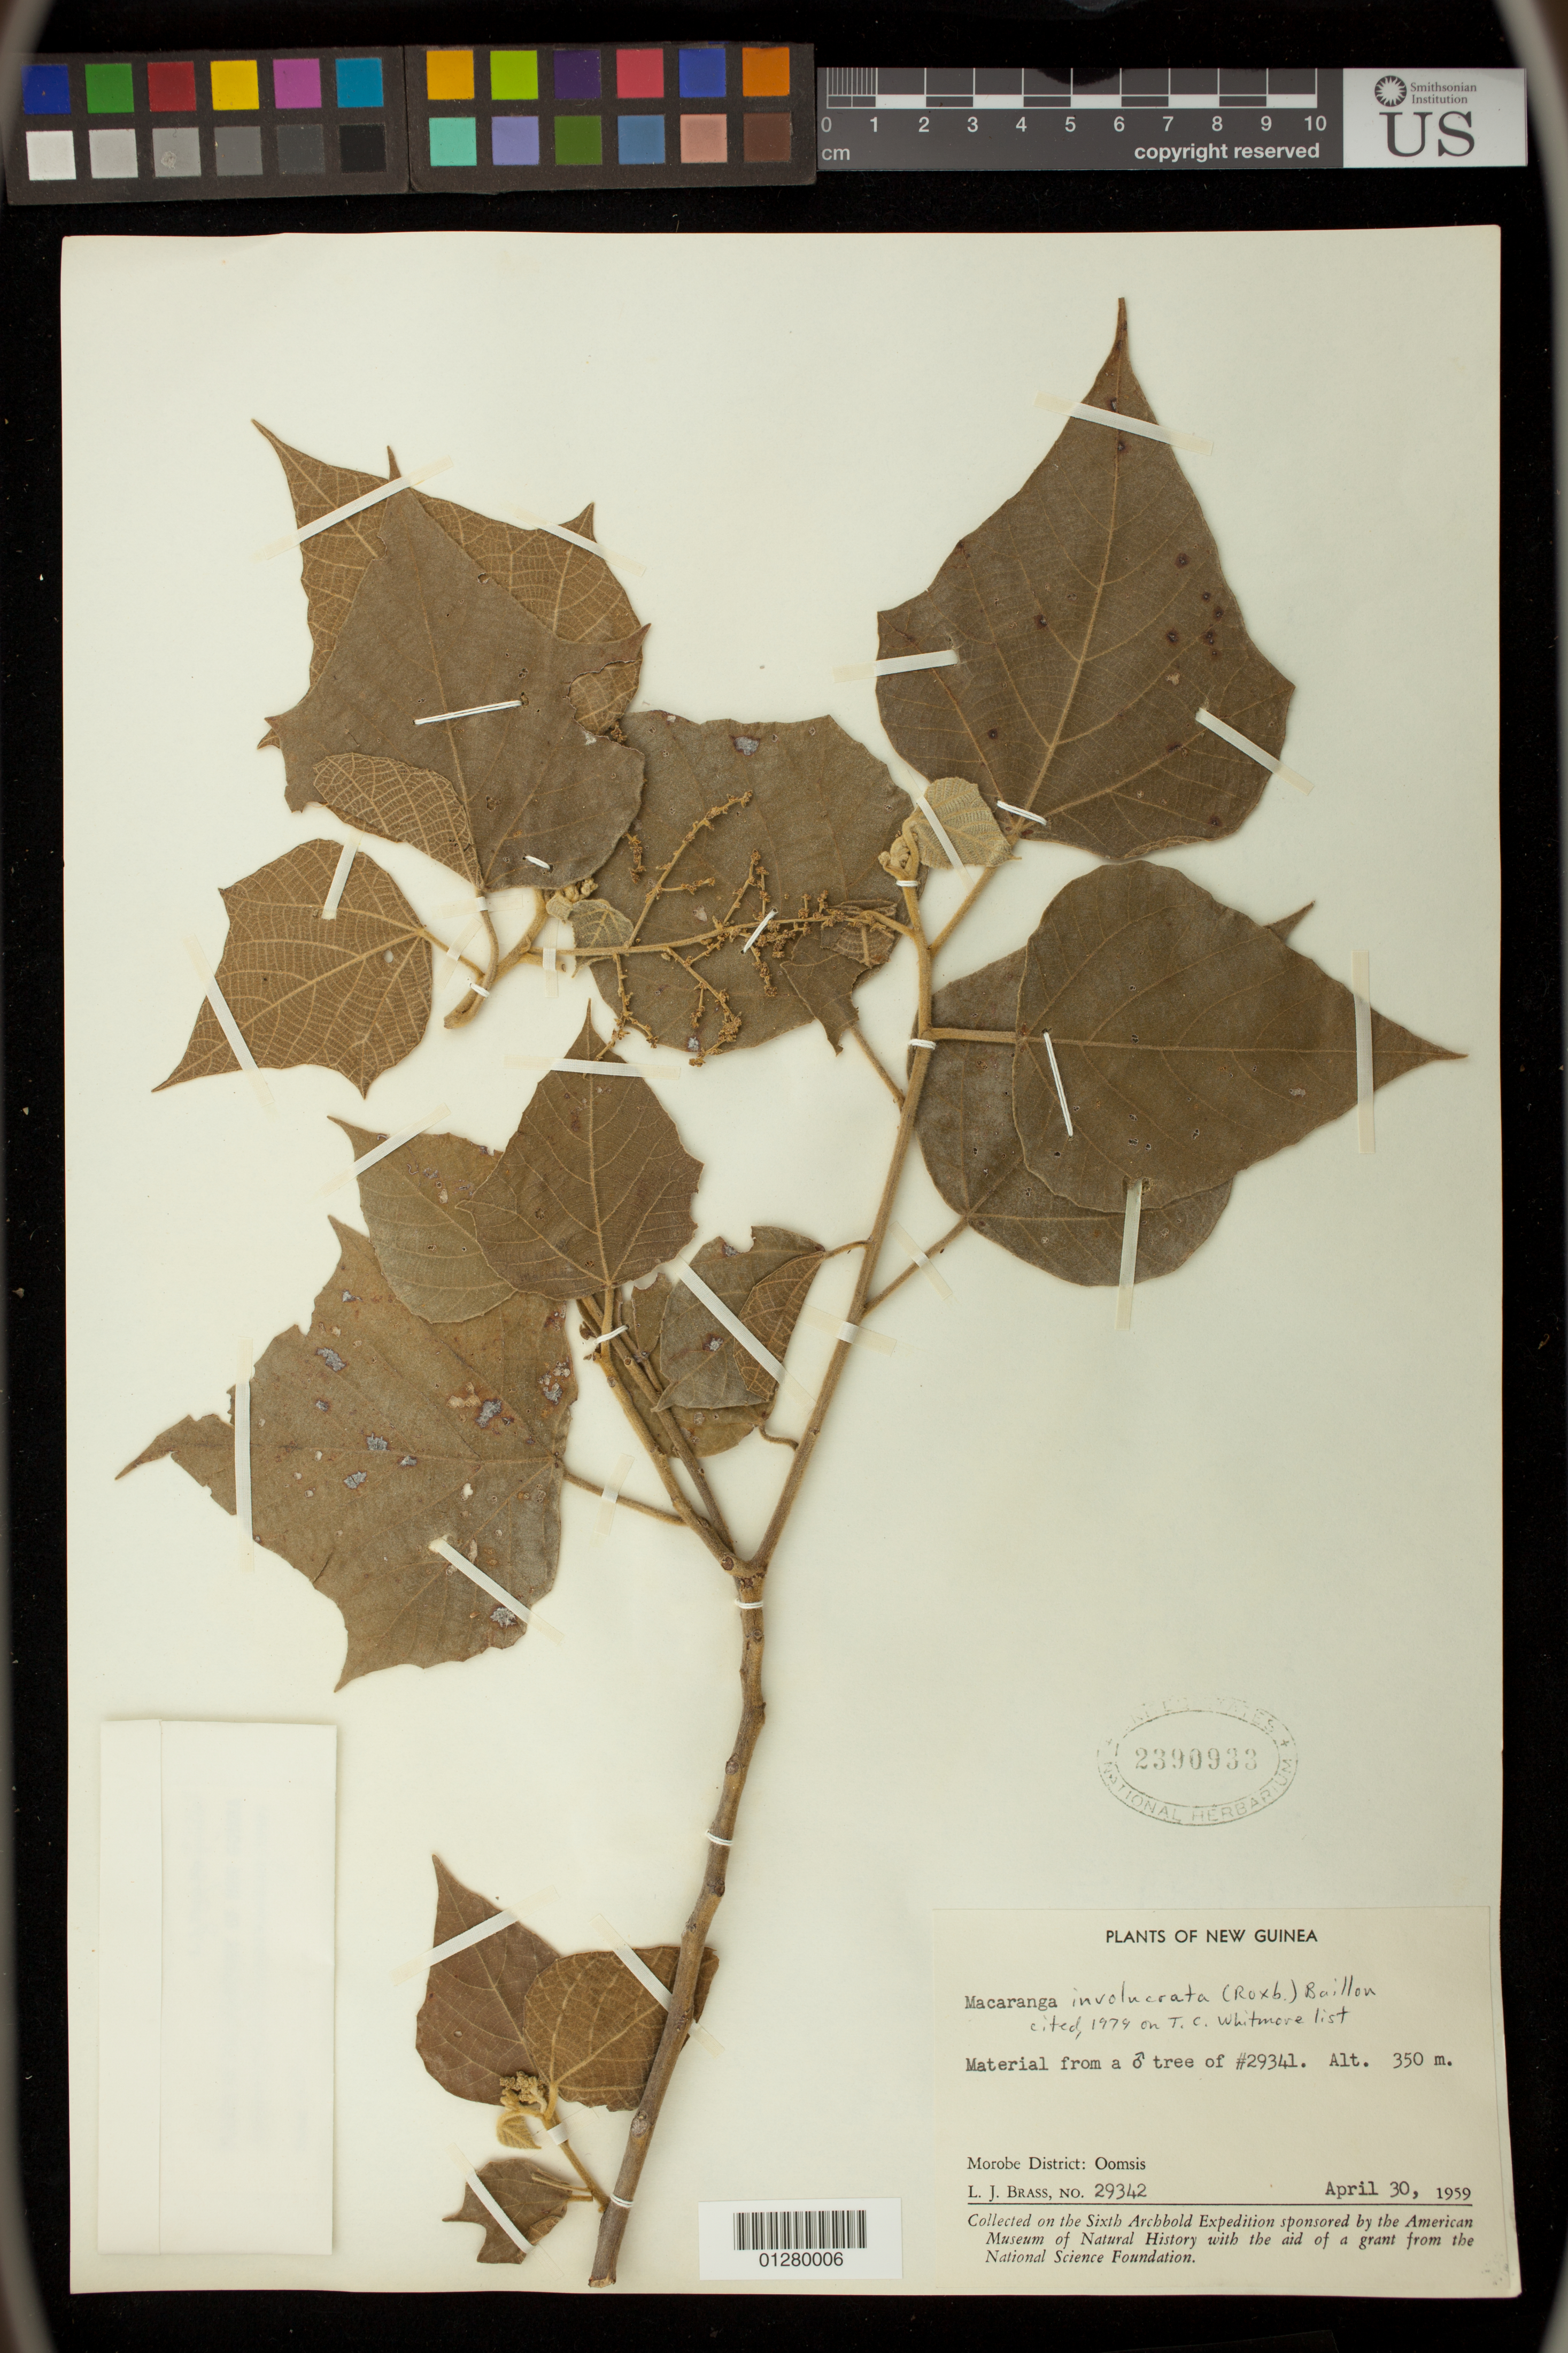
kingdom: Plantae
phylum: Tracheophyta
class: Magnoliopsida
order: Malpighiales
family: Euphorbiaceae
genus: Macaranga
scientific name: Macaranga involucrata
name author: (Roxb.) Baill.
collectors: L. J. Brass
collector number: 29342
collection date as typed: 30 Apr 1959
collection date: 1959-04-30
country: Papua New Guinea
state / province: Morobe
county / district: Morobe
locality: Oomsis.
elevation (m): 350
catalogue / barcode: US 2390933